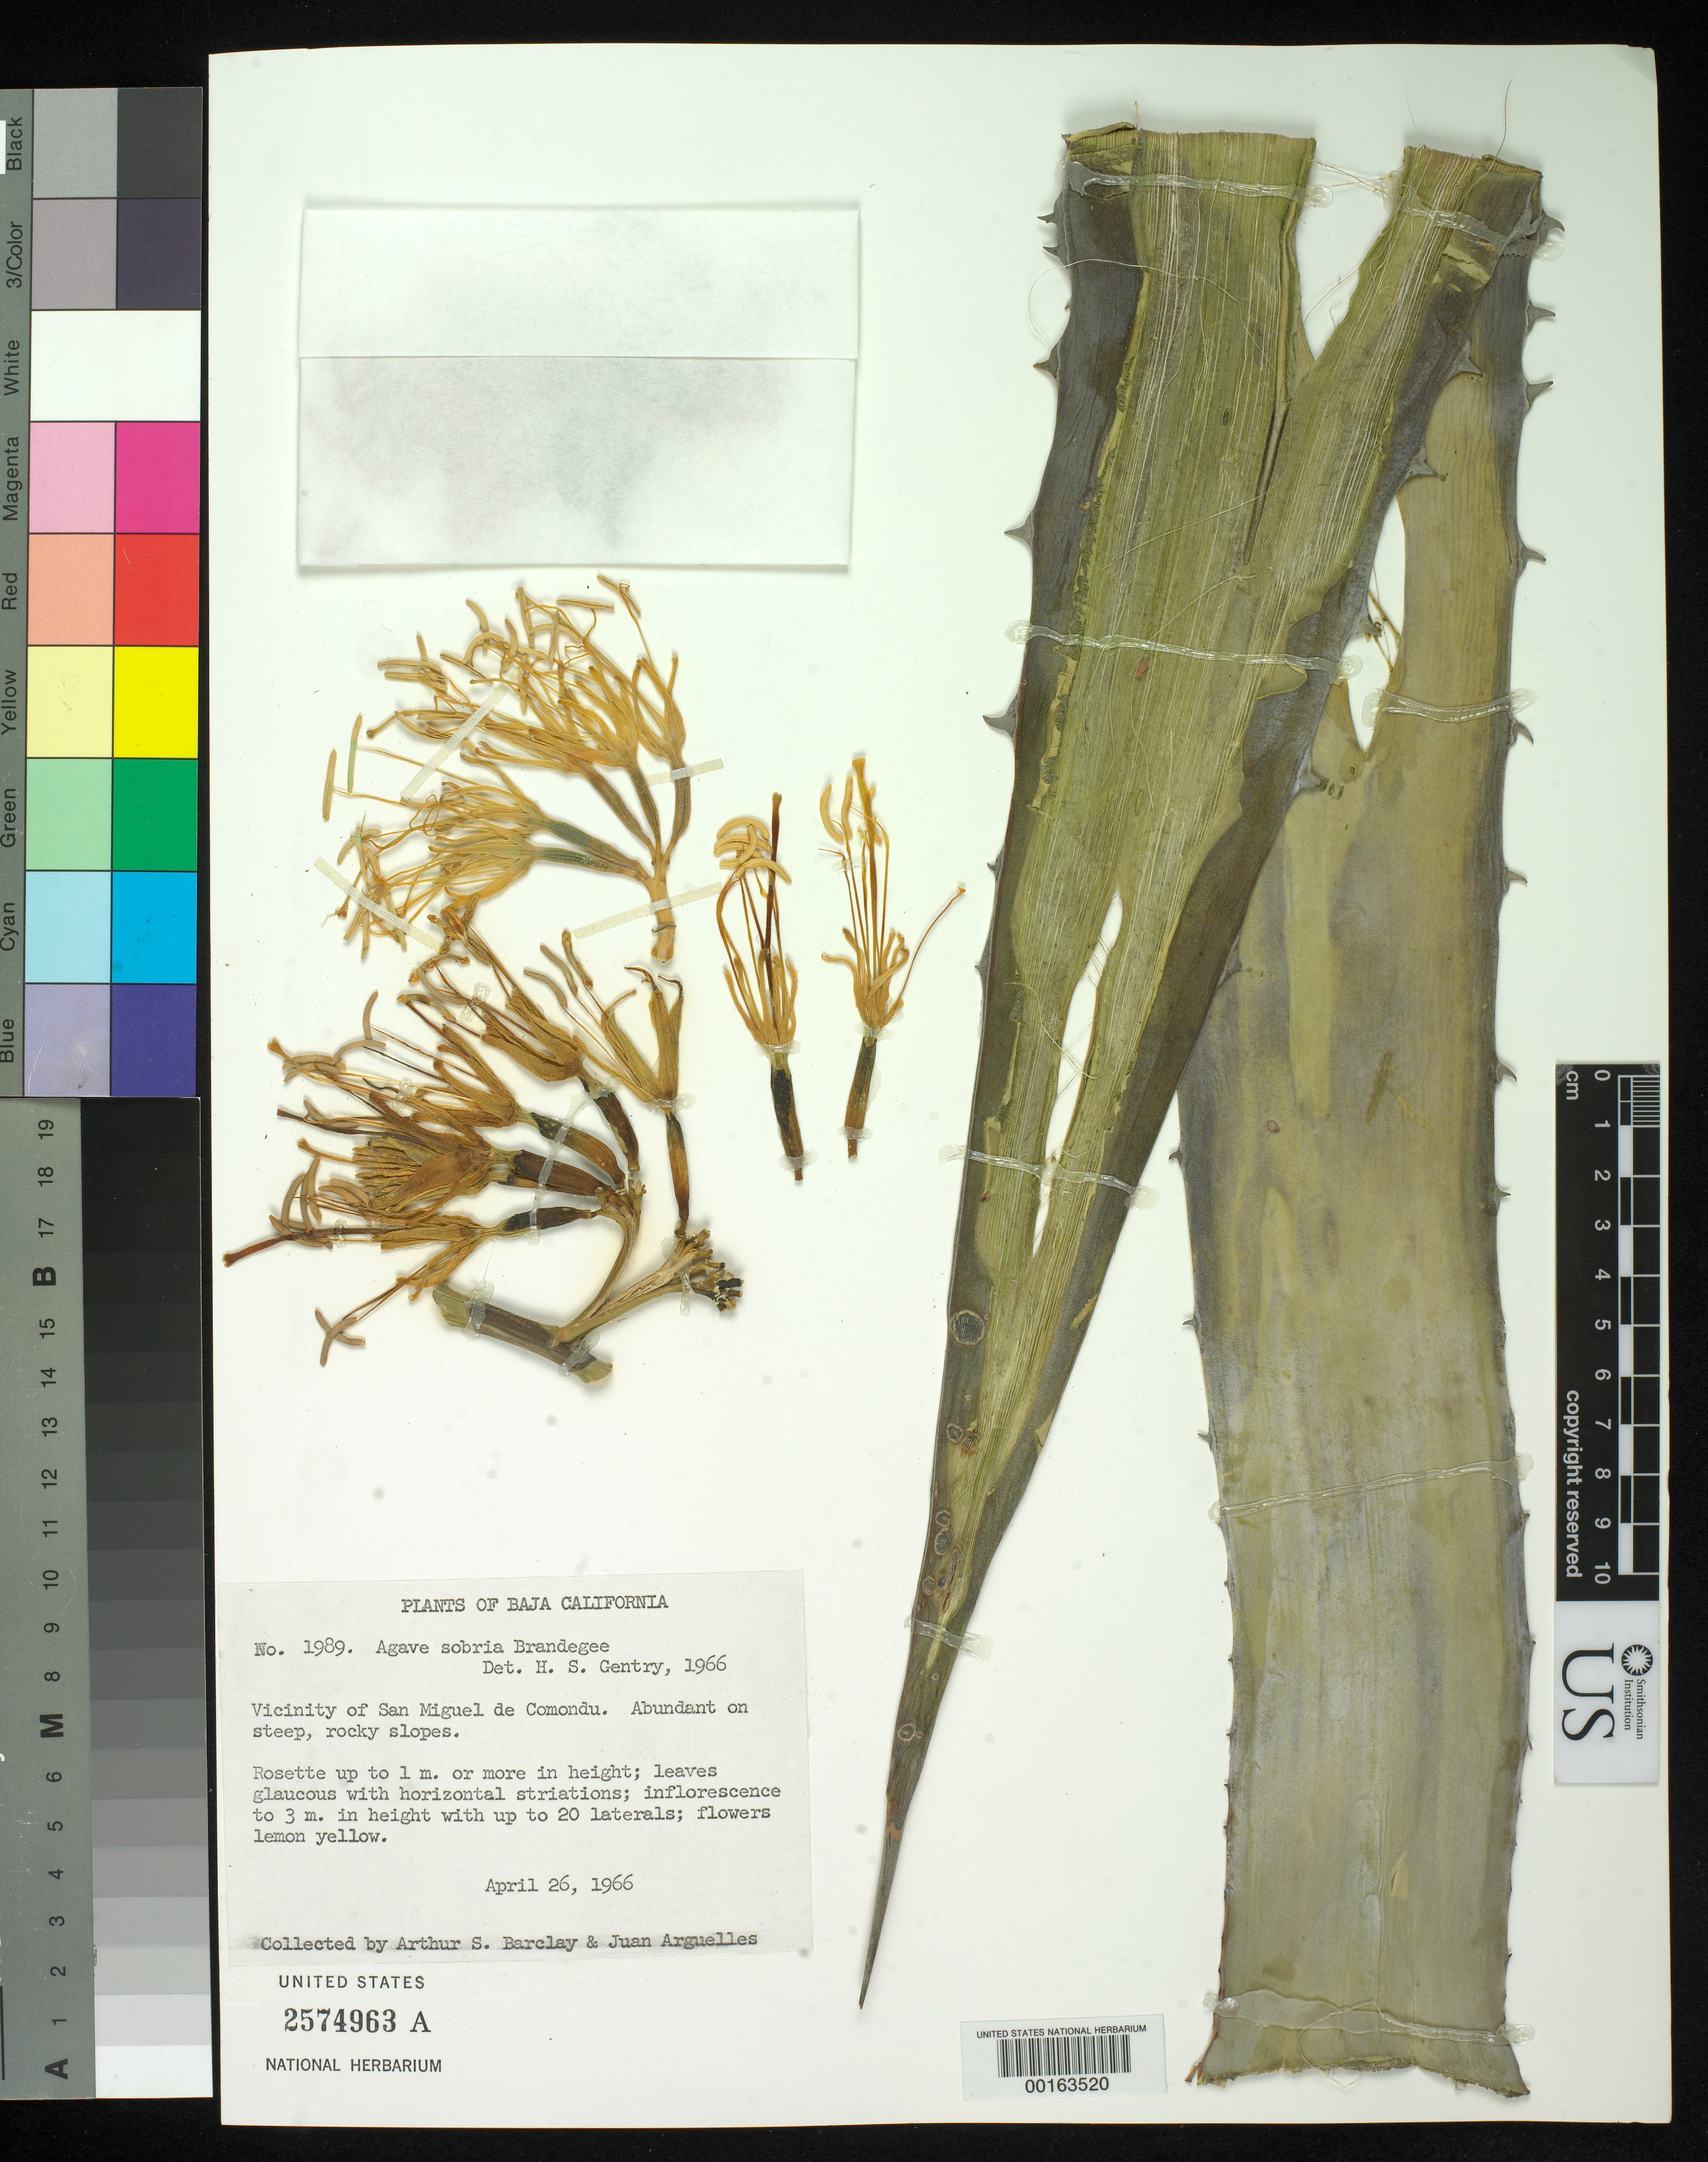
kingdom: Plantae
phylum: Tracheophyta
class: Liliopsida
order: Asparagales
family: Asparagaceae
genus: Agave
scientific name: Agave sobria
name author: Brandegee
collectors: A. S. Barclay & J. Arguelles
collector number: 1989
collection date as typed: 26 Apr 1966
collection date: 1966-04-26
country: Mexico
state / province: Baja California Sur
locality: Vicinity of San Miguel de comondu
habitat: On steep rocky slopes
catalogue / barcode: US 2574963A